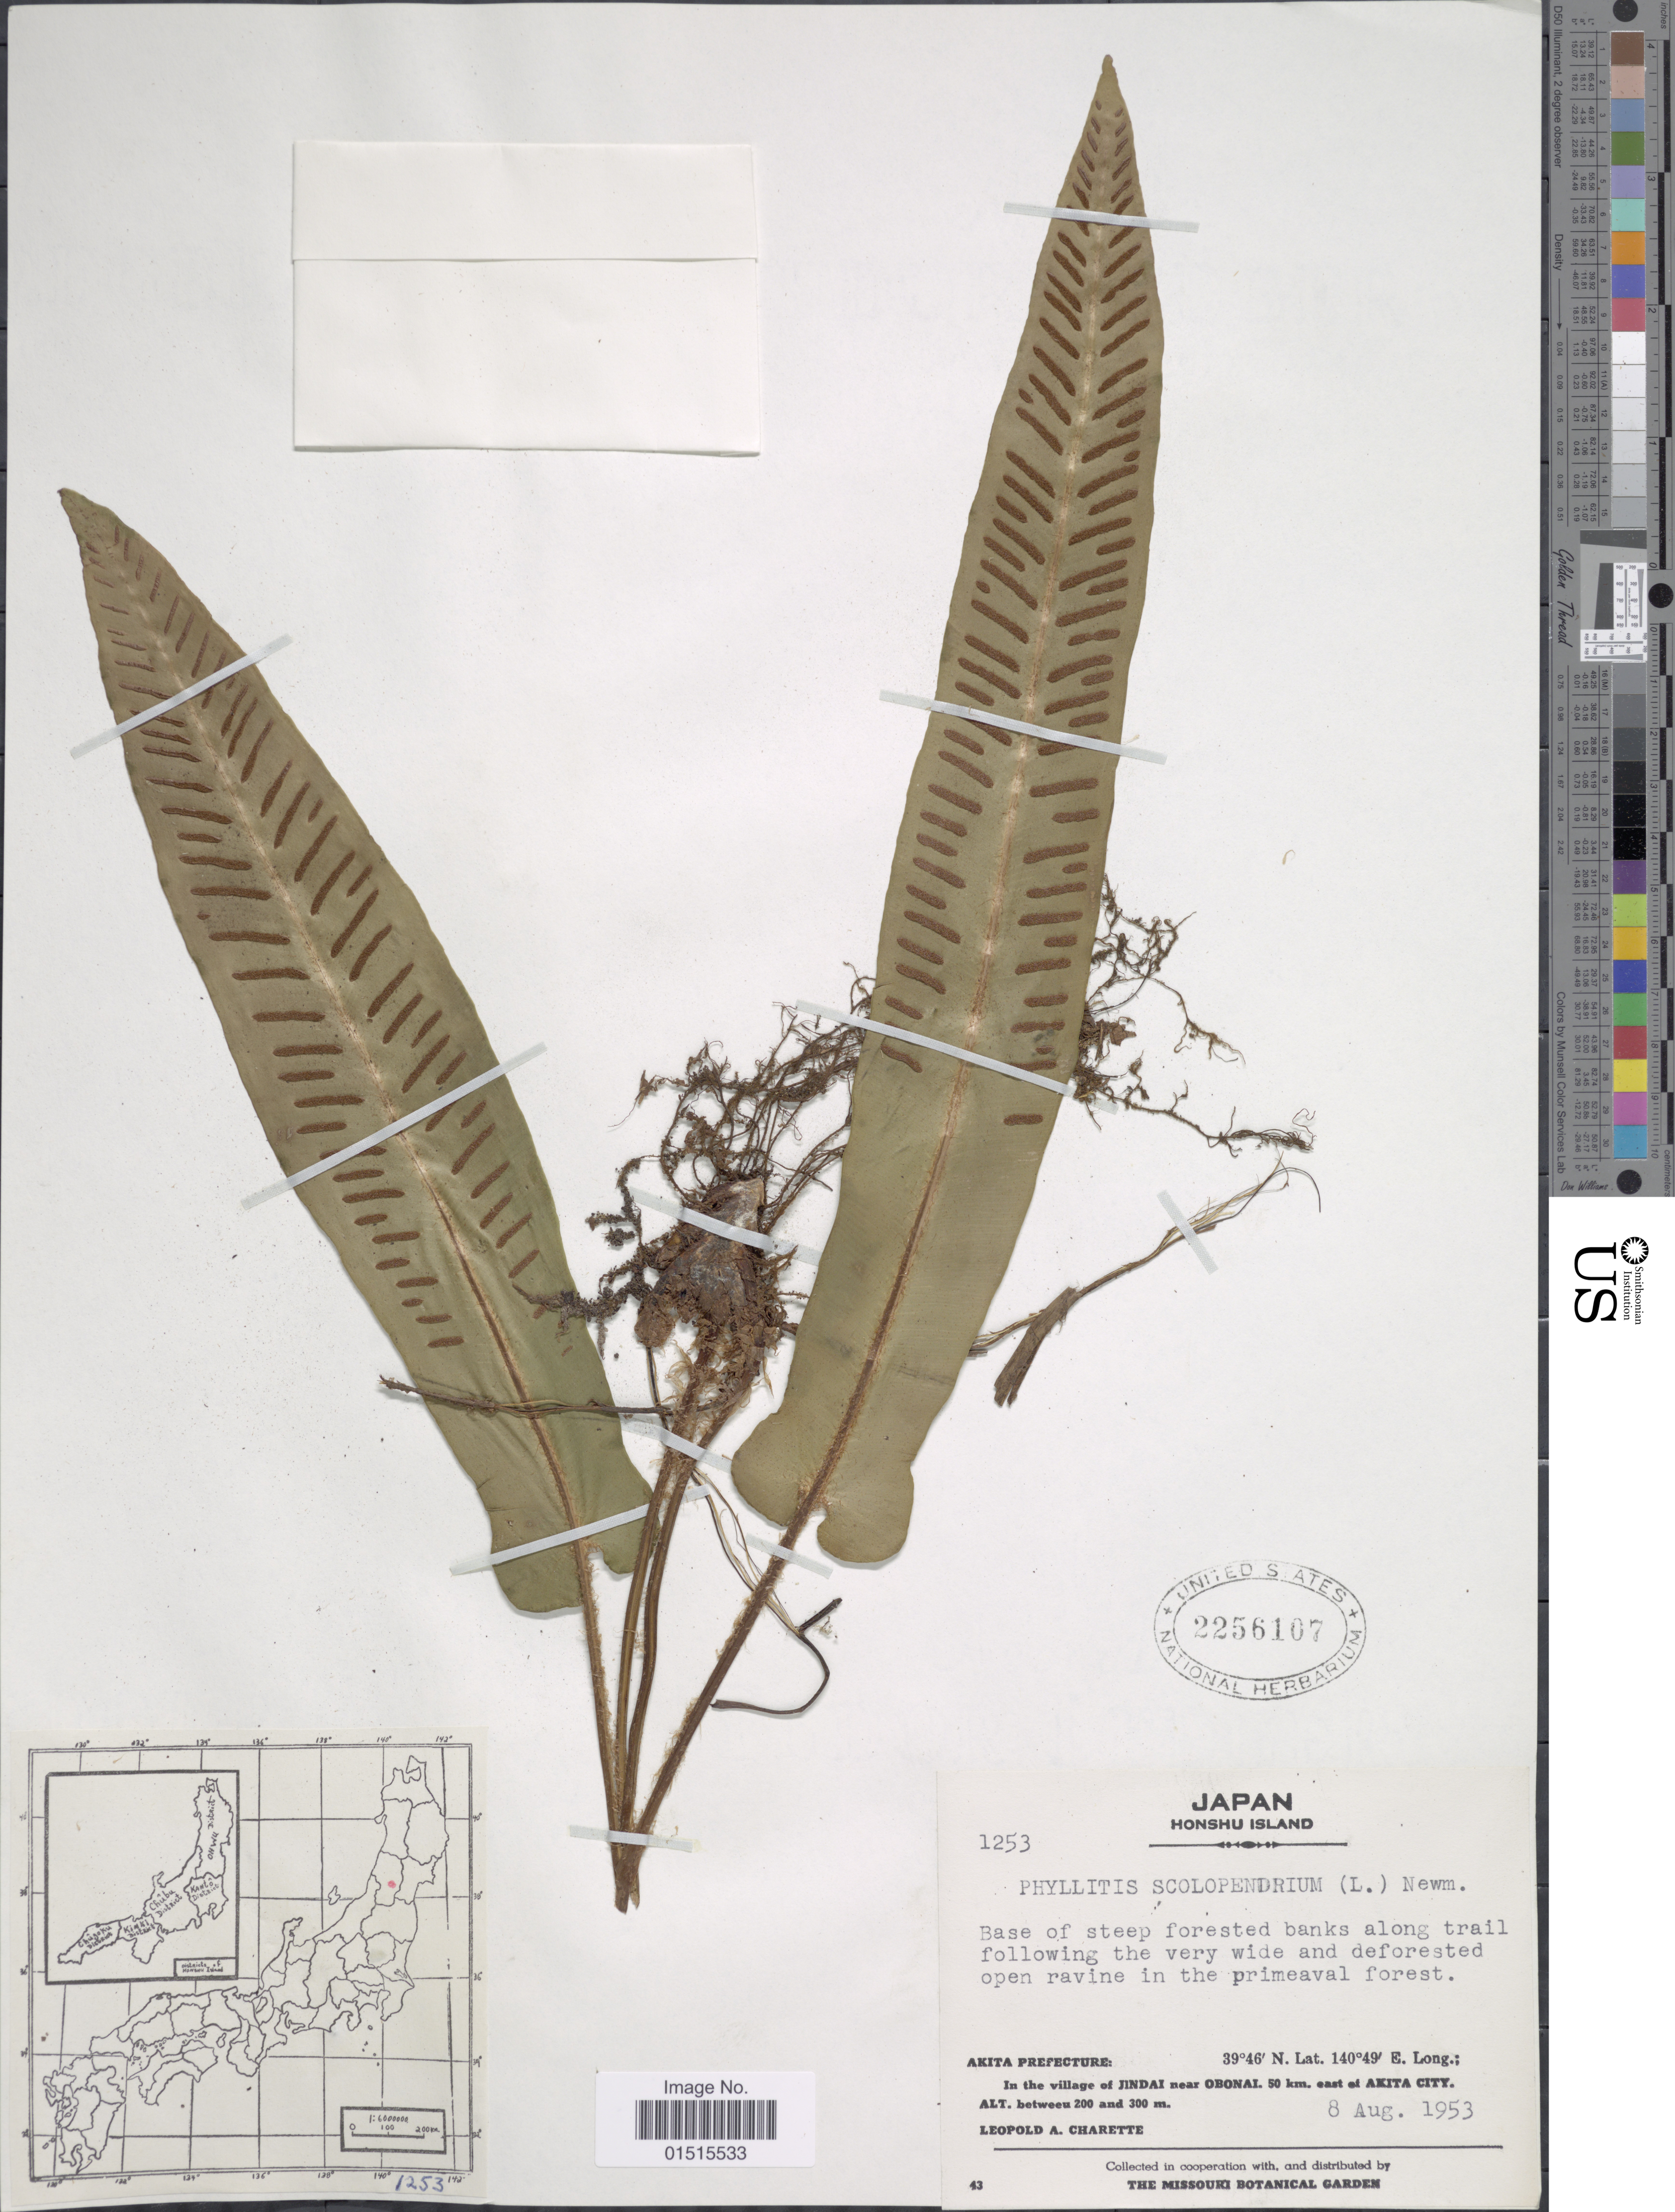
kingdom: Plantae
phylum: Tracheophyta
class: Polypodiopsida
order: Polypodiales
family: Aspleniaceae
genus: Asplenium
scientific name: Asplenium scolopendrium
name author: Sm.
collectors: L. A. Charette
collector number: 1253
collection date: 1953-08-08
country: Japan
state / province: Akita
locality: Honshu Island: In the village of Jindai near Obonai. 50 km. east of Akita City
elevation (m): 200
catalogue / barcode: US 2256107